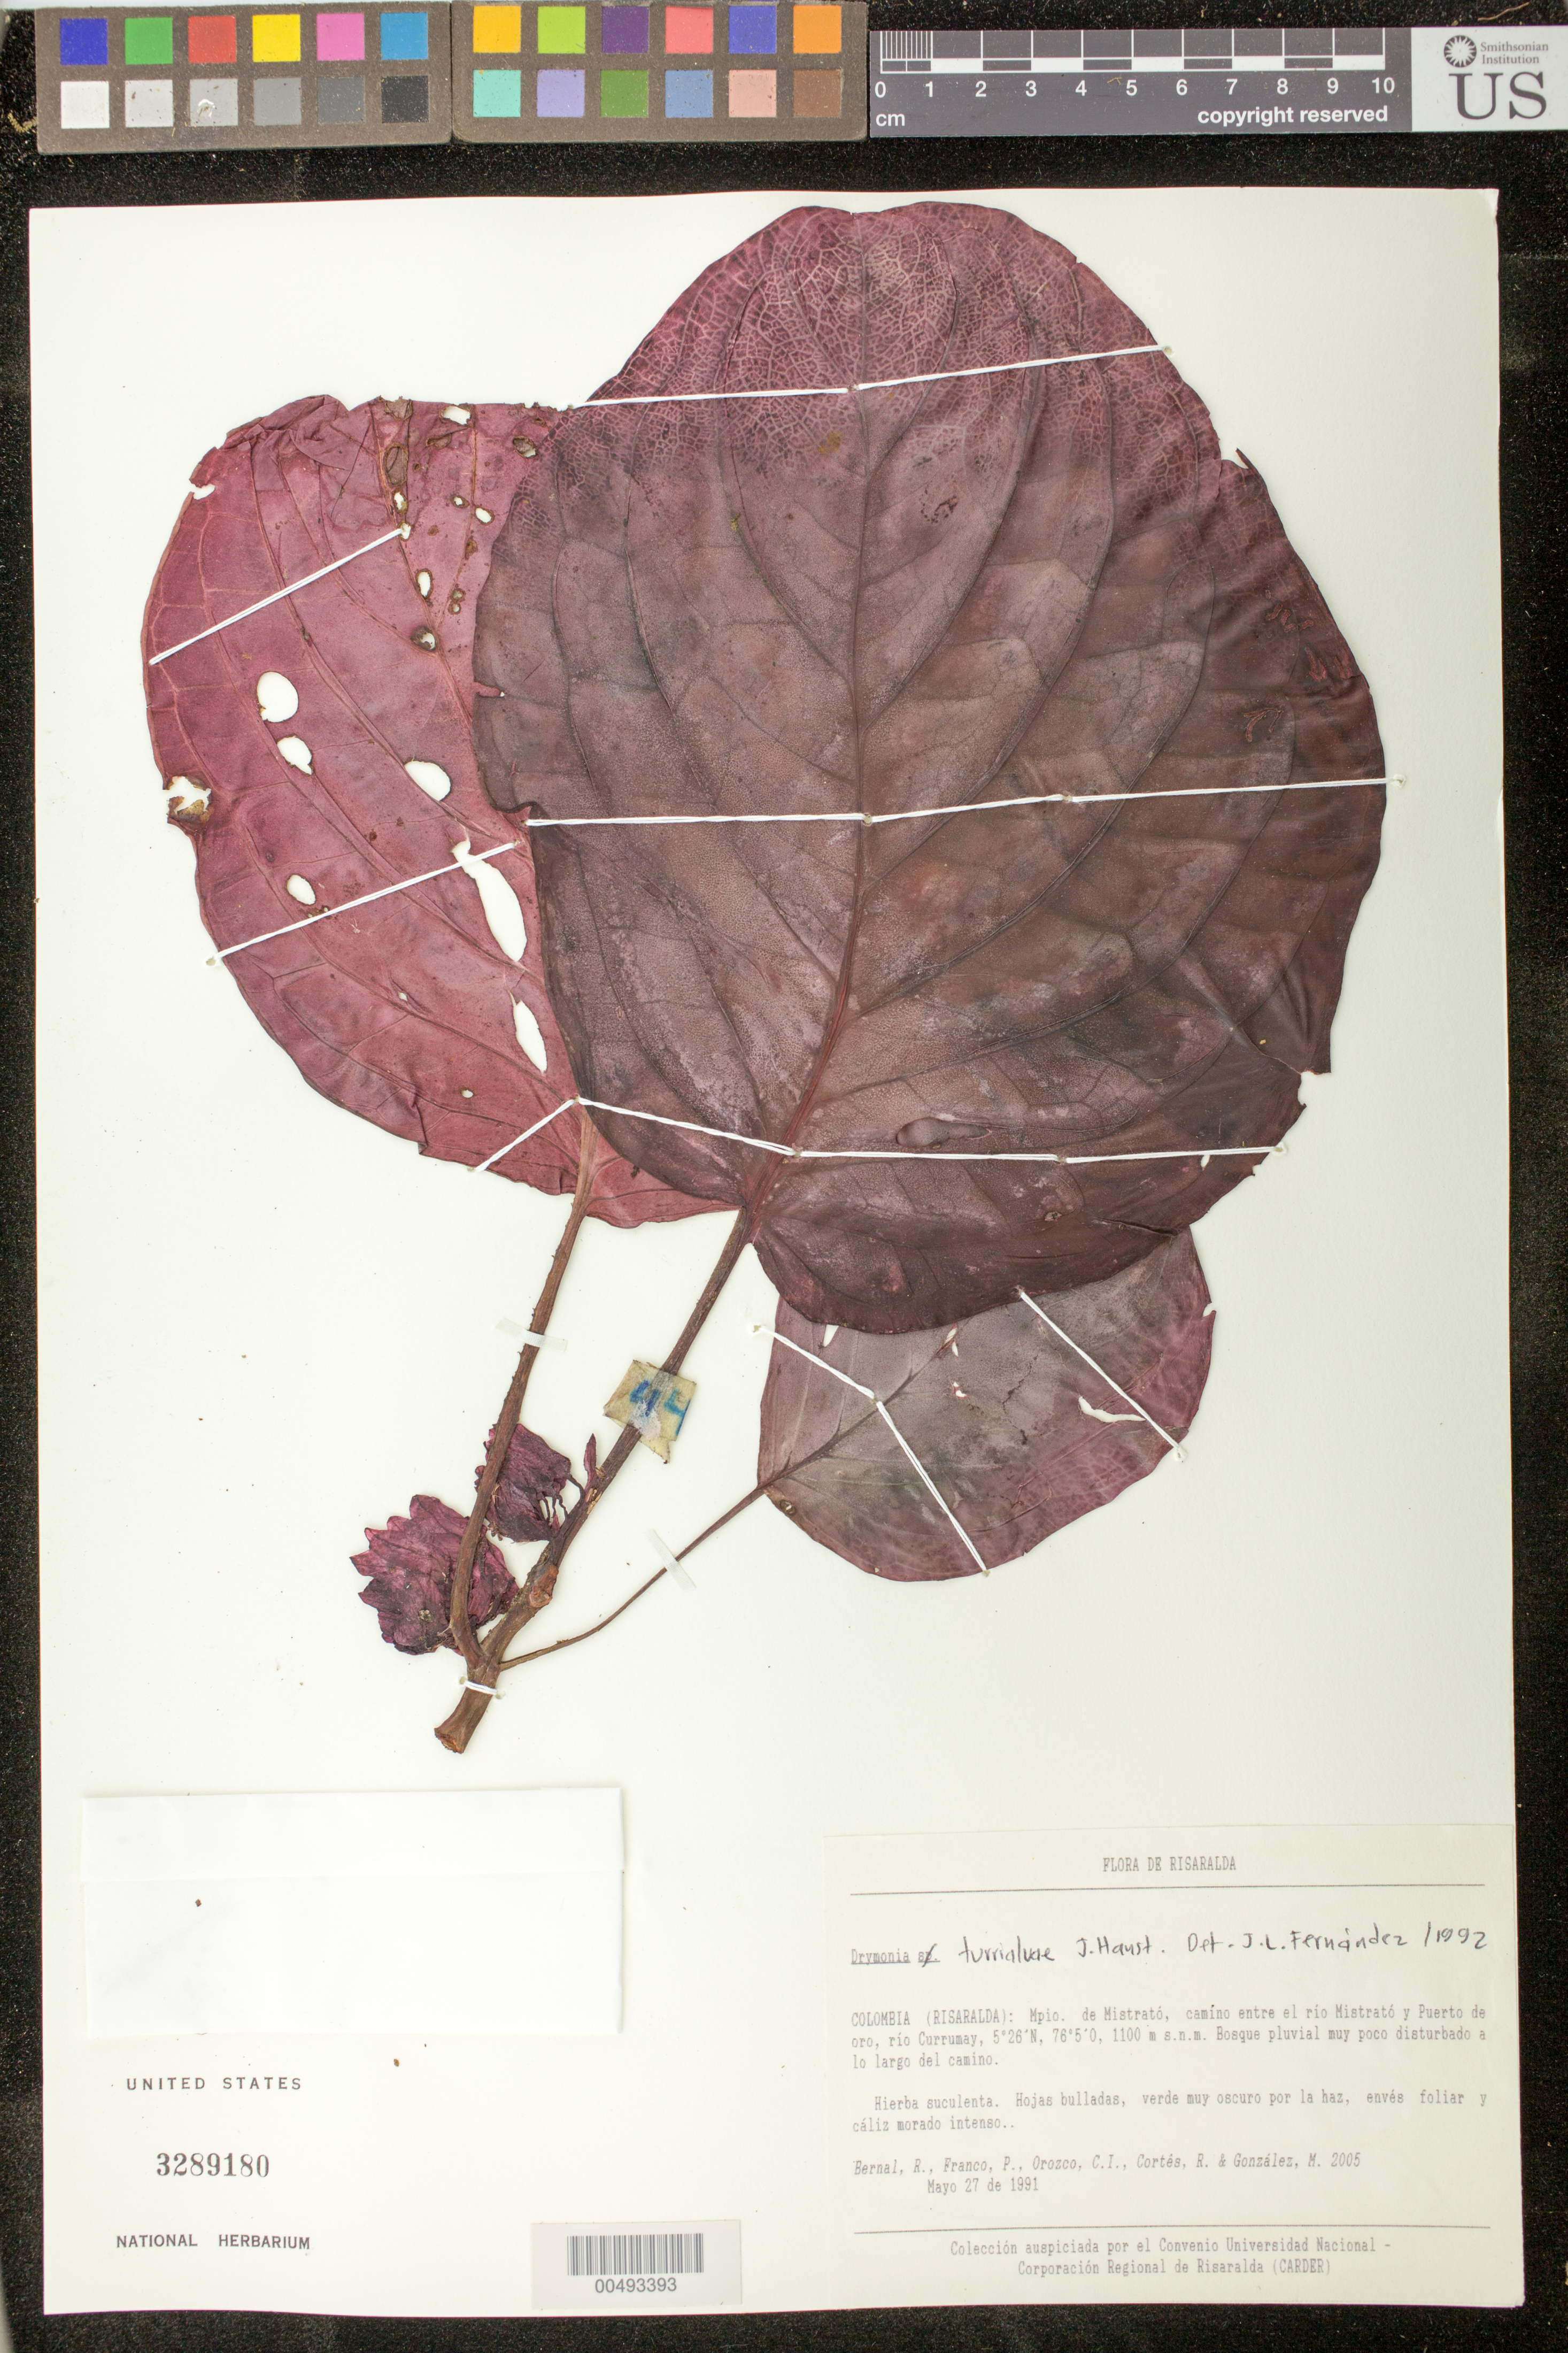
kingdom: Plantae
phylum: Tracheophyta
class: Magnoliopsida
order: Lamiales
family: Gesneriaceae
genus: Drymonia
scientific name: Drymonia turrialvae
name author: Hanst.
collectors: R. Bernal, P. Franco Roselli, C. I. Orozco, R. Cortés & M. Gonzalez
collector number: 2005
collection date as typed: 27 May 1991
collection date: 1991-05-27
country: Colombia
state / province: Risaralda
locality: Rio Mistrato and Puerto de Oro, Rio Currumay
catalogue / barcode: US 3289180